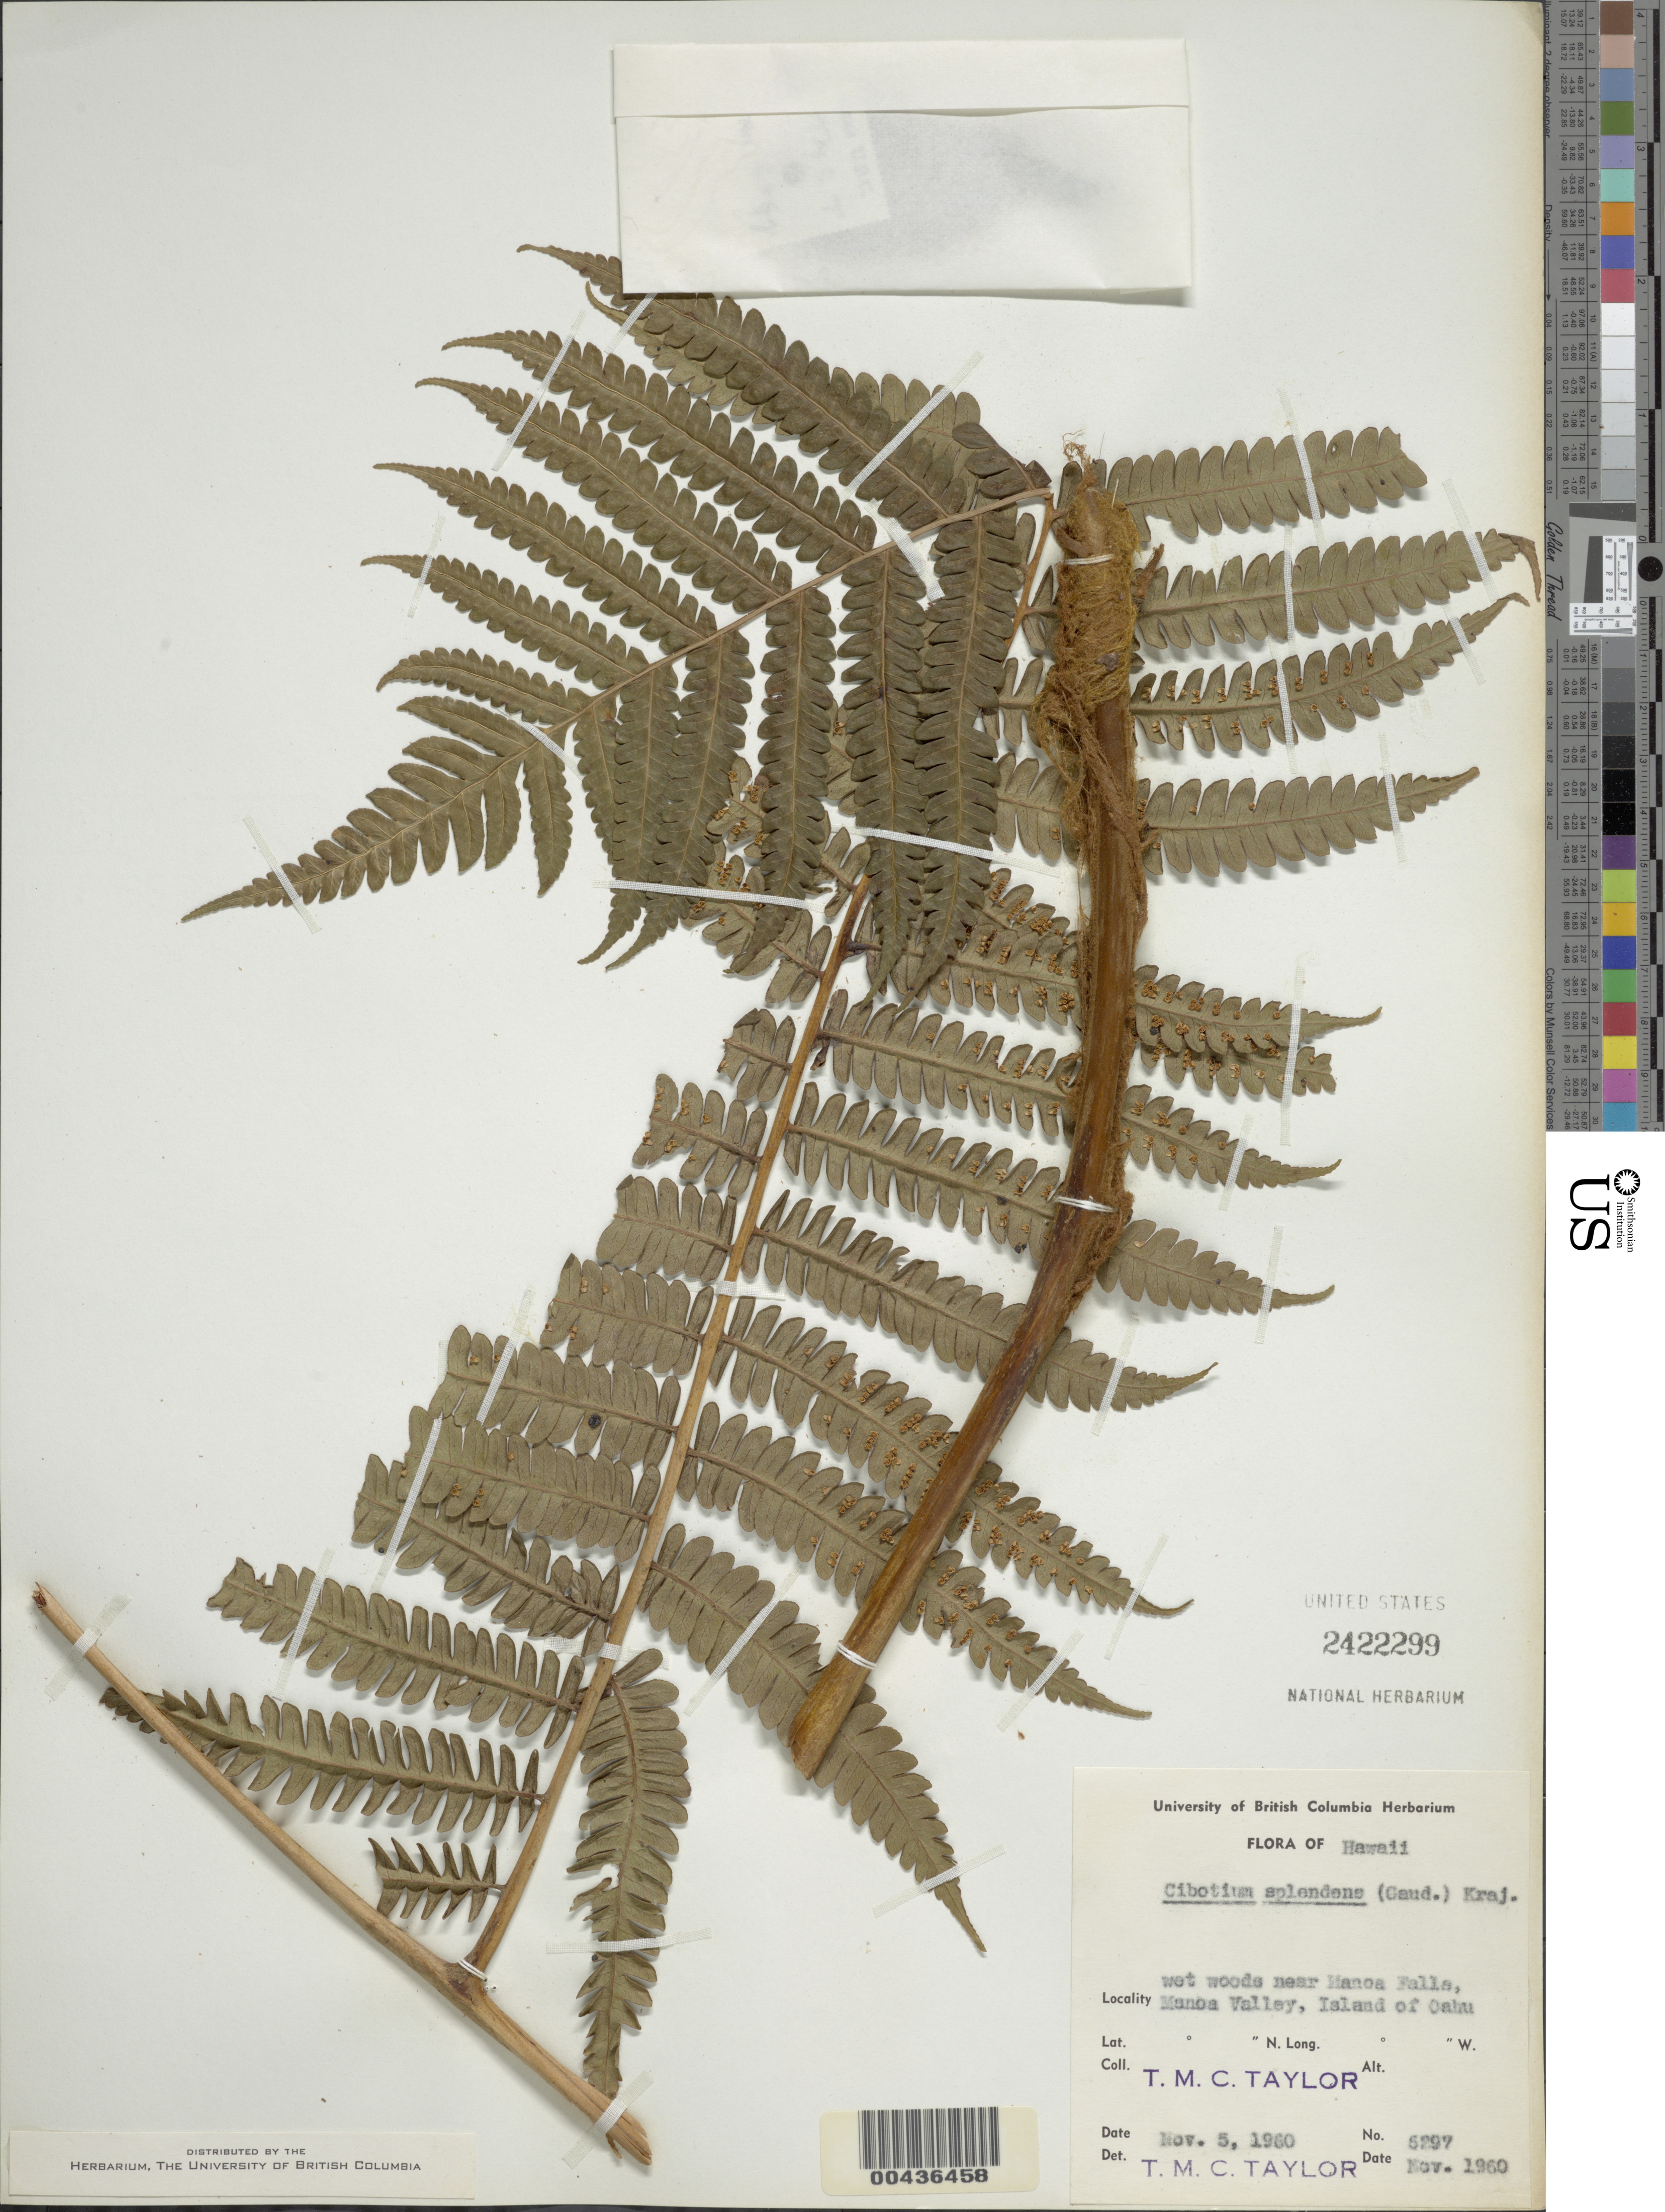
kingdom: Plantae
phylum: Tracheophyta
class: Polypodiopsida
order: Cyatheales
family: Cibotiaceae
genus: Cibotium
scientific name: Cibotium chamissoi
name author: Kaulf.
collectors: T. M. C. Taylor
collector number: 6297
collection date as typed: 5 Nov 1960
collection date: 1960-11-05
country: United States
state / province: Hawaii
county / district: Honolulu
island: Oahu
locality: Near Manoa Falls, Manoa Valley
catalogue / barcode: US 2422299